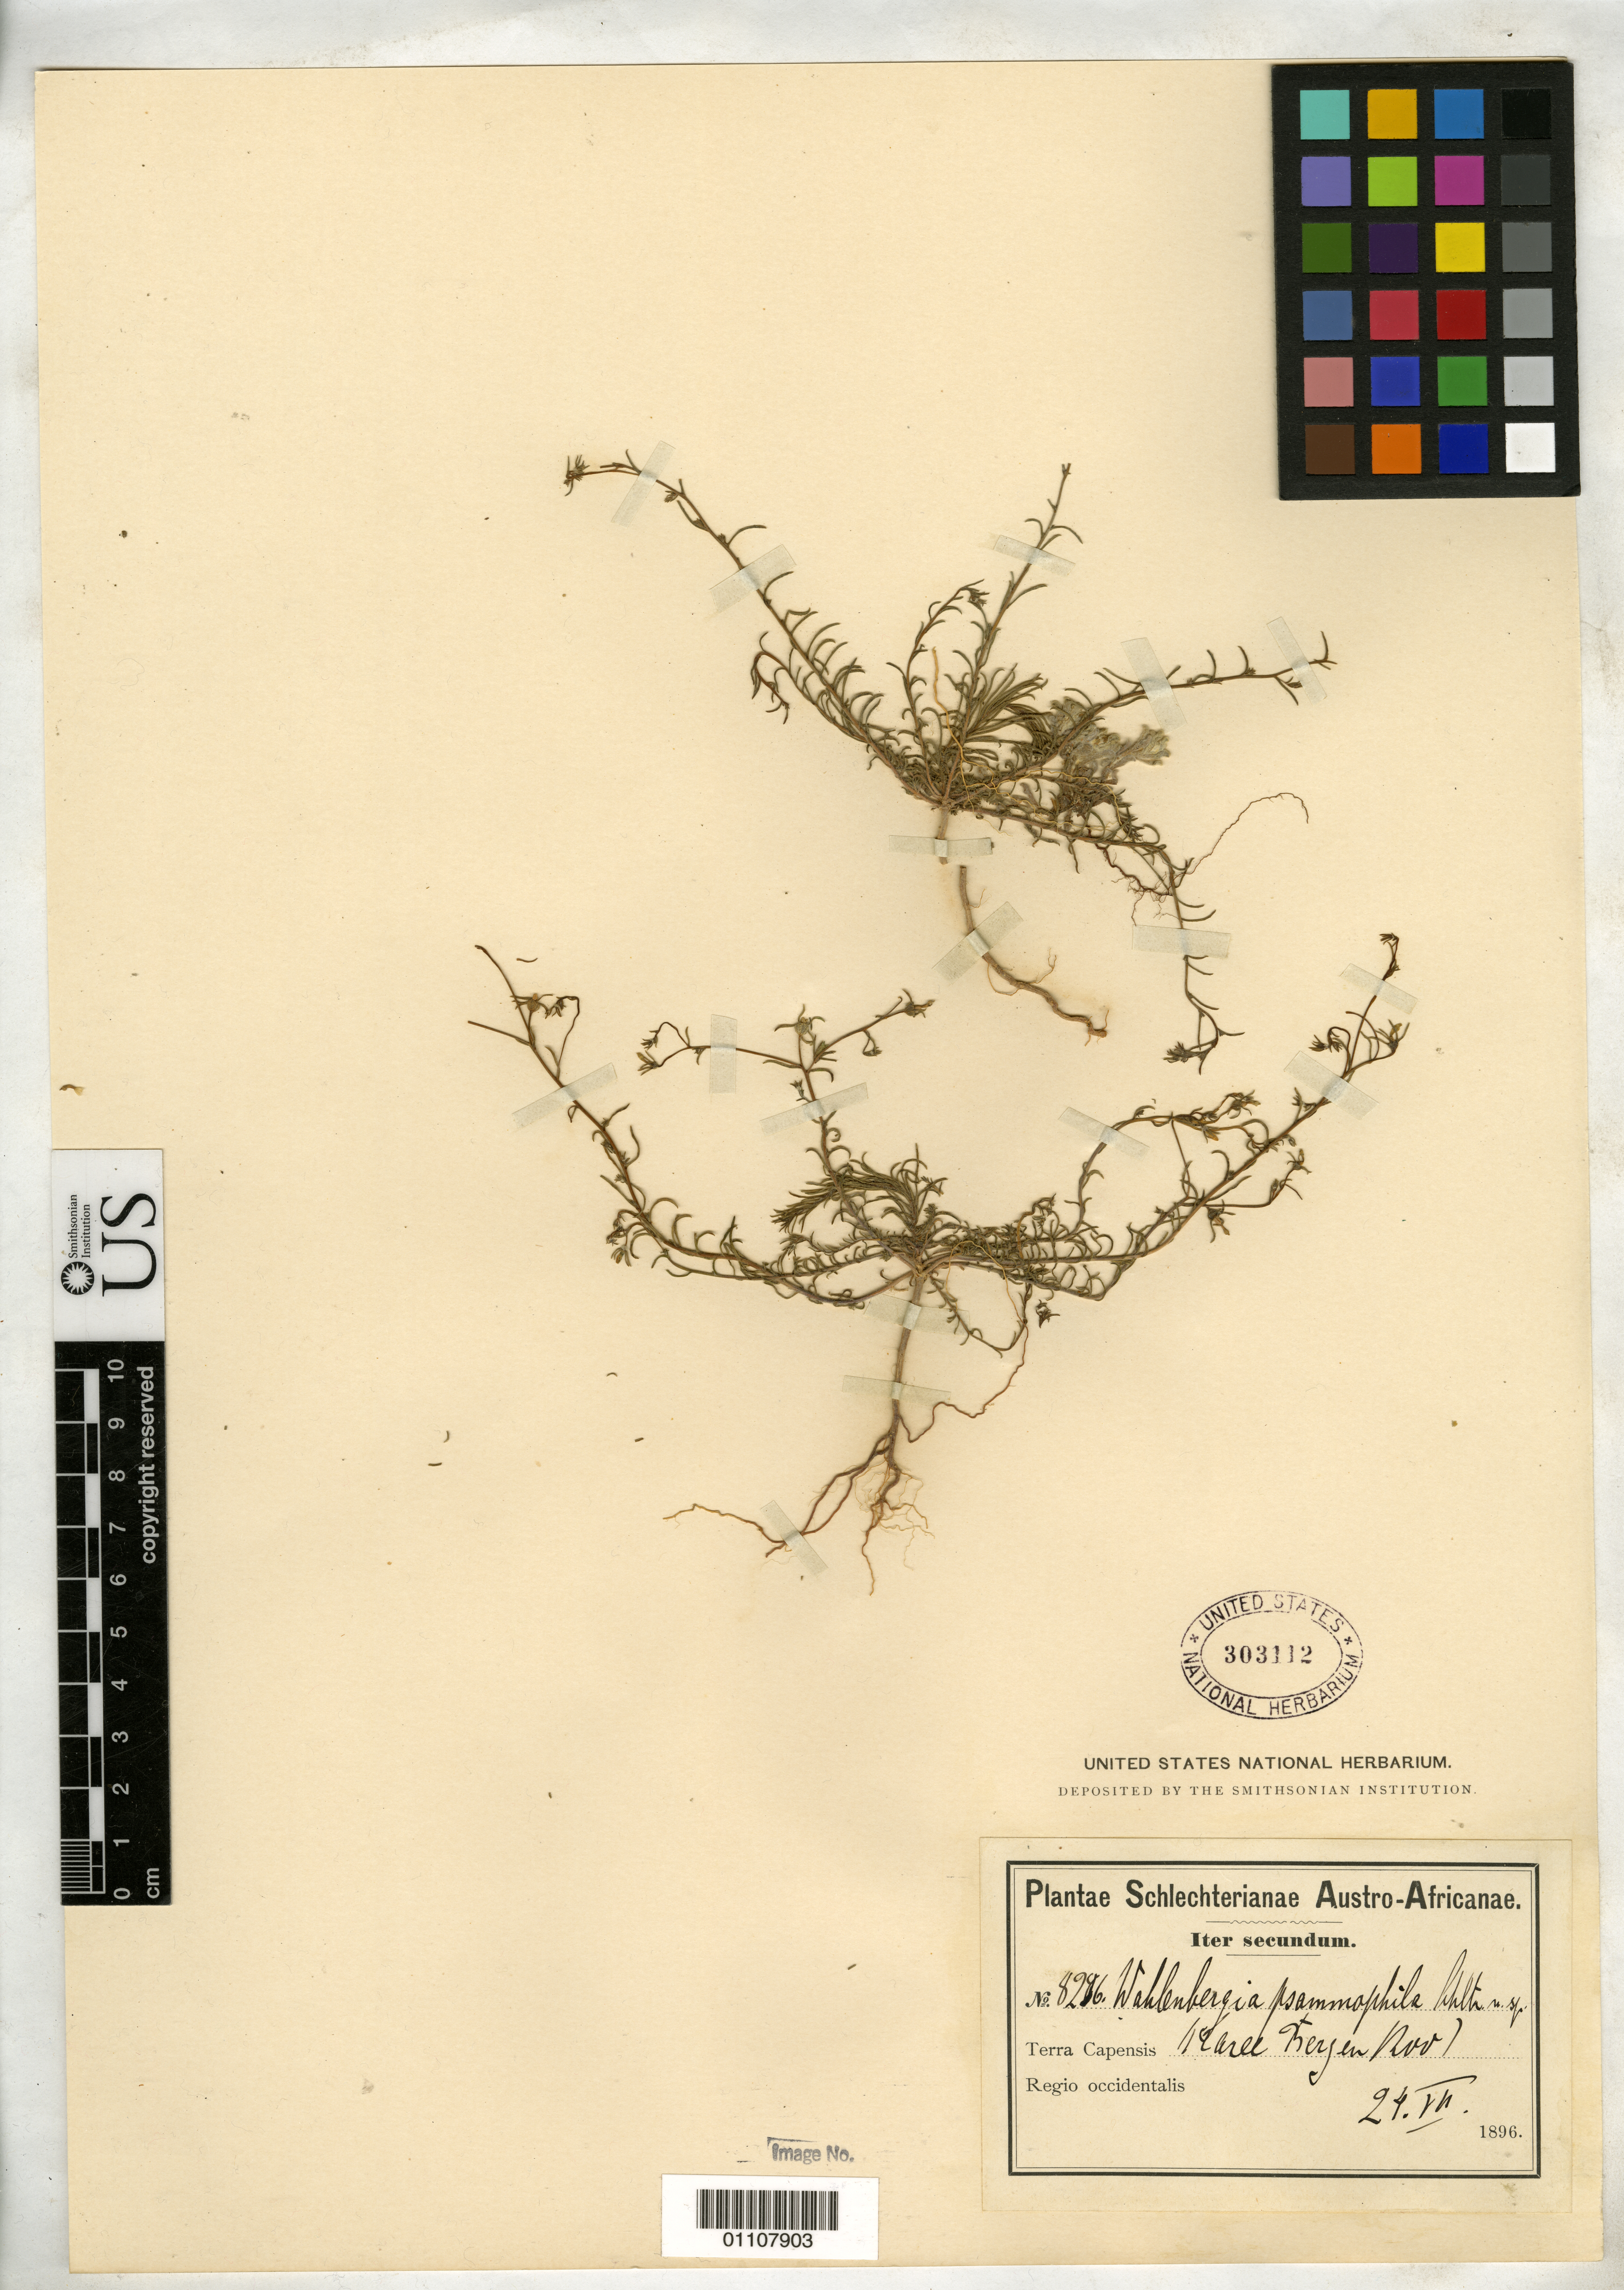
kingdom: Plantae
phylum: Tracheophyta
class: Magnoliopsida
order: Asterales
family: Campanulaceae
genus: Wahlenbergia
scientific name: Wahlenbergia psammophila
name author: Schltr.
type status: Isotype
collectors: F. R. R. Schlechter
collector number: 8296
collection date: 1896-07-24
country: South Africa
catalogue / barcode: US 303112